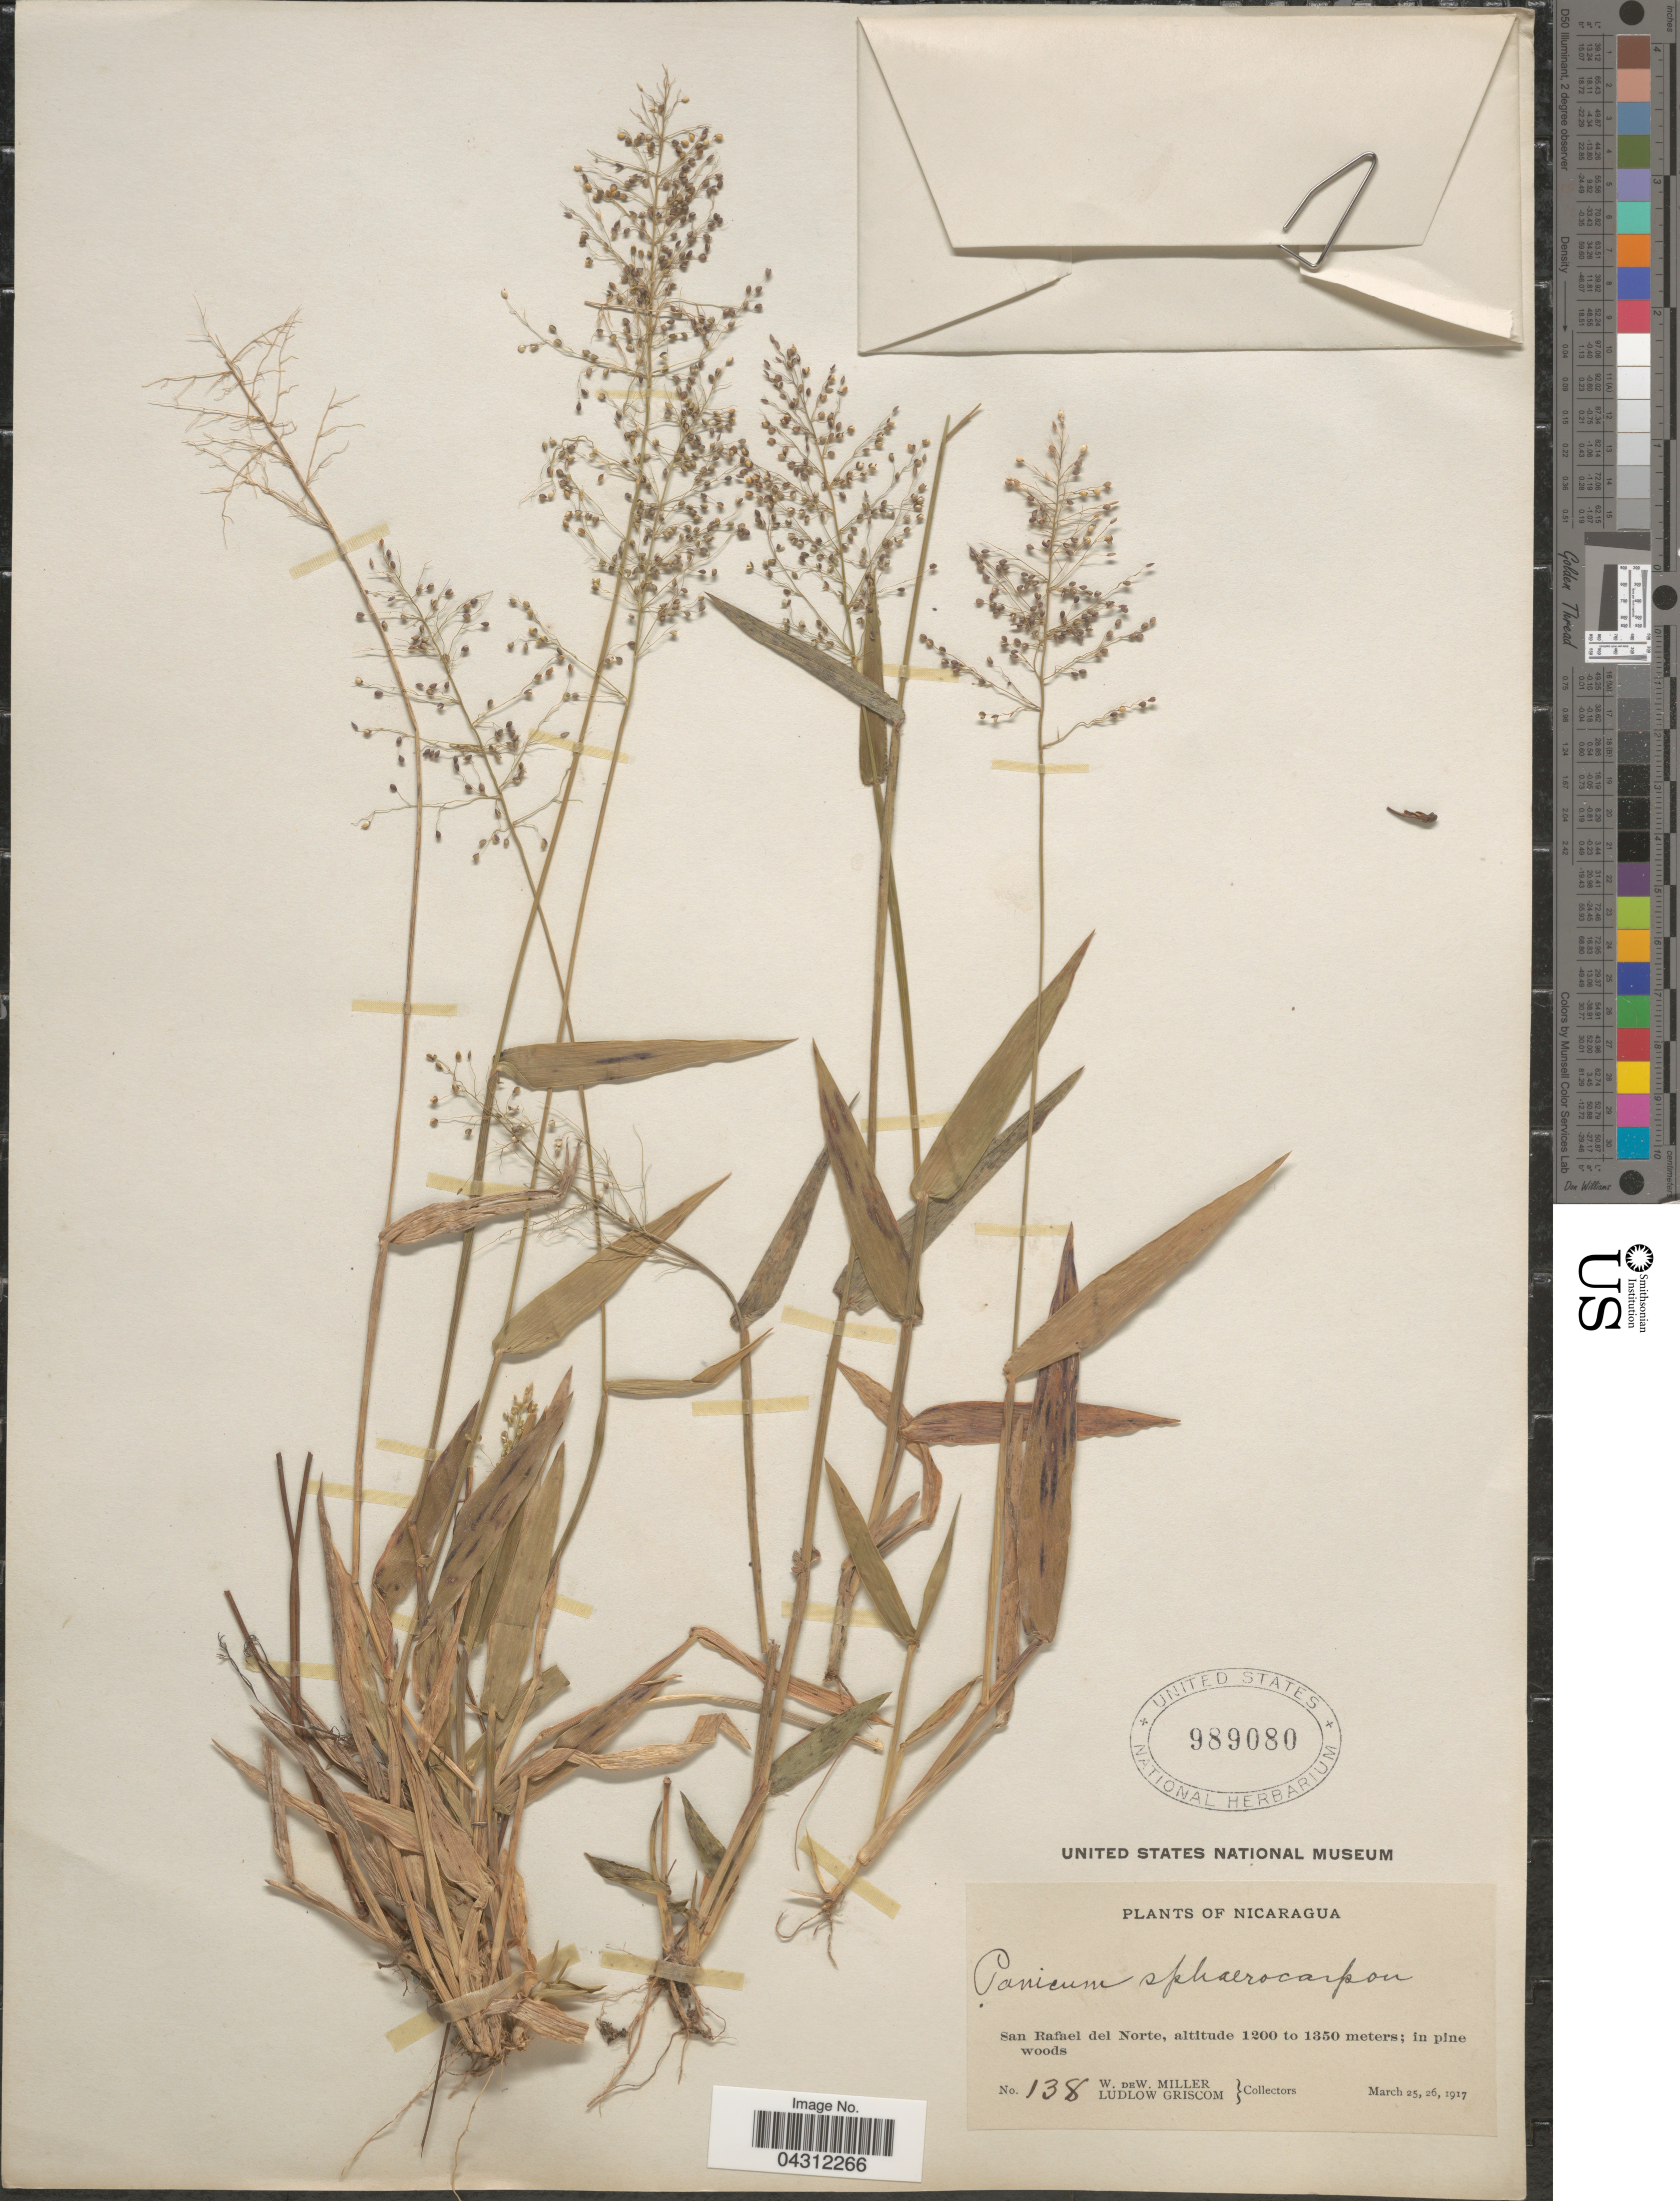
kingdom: Plantae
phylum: Tracheophyta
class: Liliopsida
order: Poales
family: Poaceae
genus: Dichanthelium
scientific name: Dichanthelium sphaerocarpon var. sphaerocarpon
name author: (Elliott) Gould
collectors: W. Miller & L. Griscom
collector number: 138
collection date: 1917-03-25/1917-03-26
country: Nicaragua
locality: San Rafael del Norte.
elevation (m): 1200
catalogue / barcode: US 989080